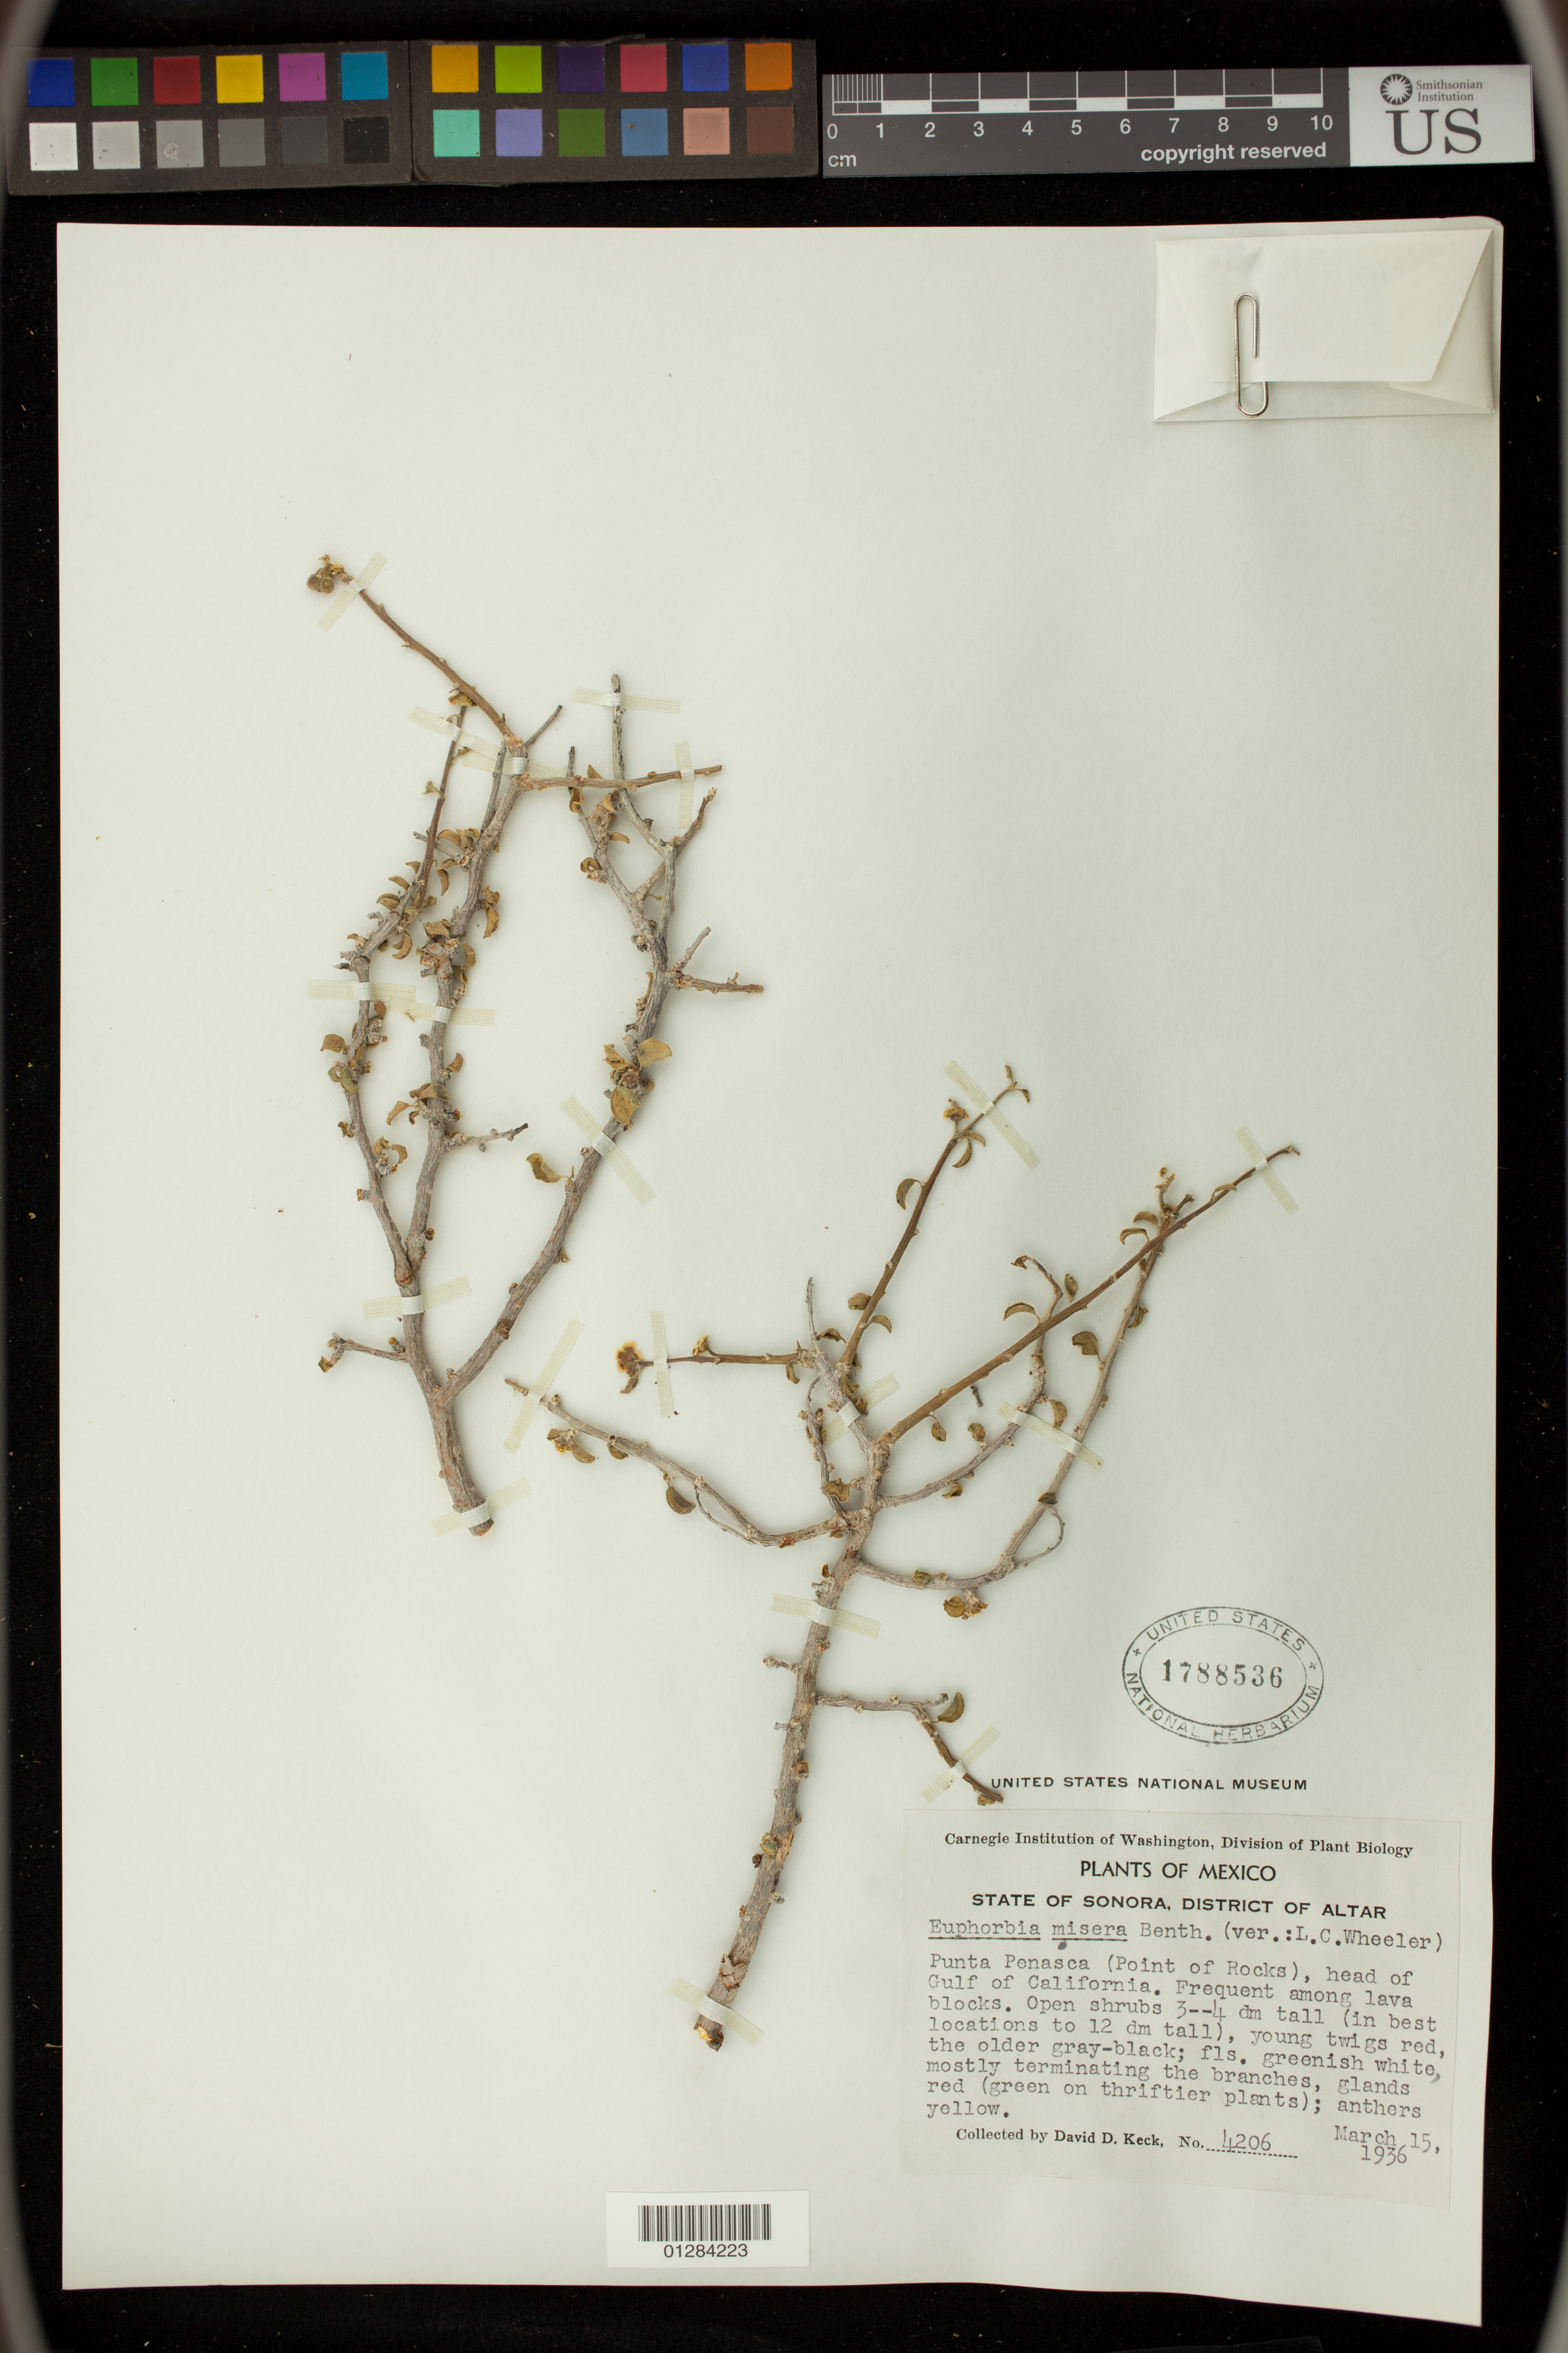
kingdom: Plantae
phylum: Tracheophyta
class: Magnoliopsida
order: Malpighiales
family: Euphorbiaceae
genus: Euphorbia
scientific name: Euphorbia misera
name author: Benth.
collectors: D. D. Keck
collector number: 4206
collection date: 1936-03-15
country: Mexico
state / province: Sonora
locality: District of Altar. Punta Penasca (Point of Rocks), head of Gulf of California.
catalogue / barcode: US 1788536